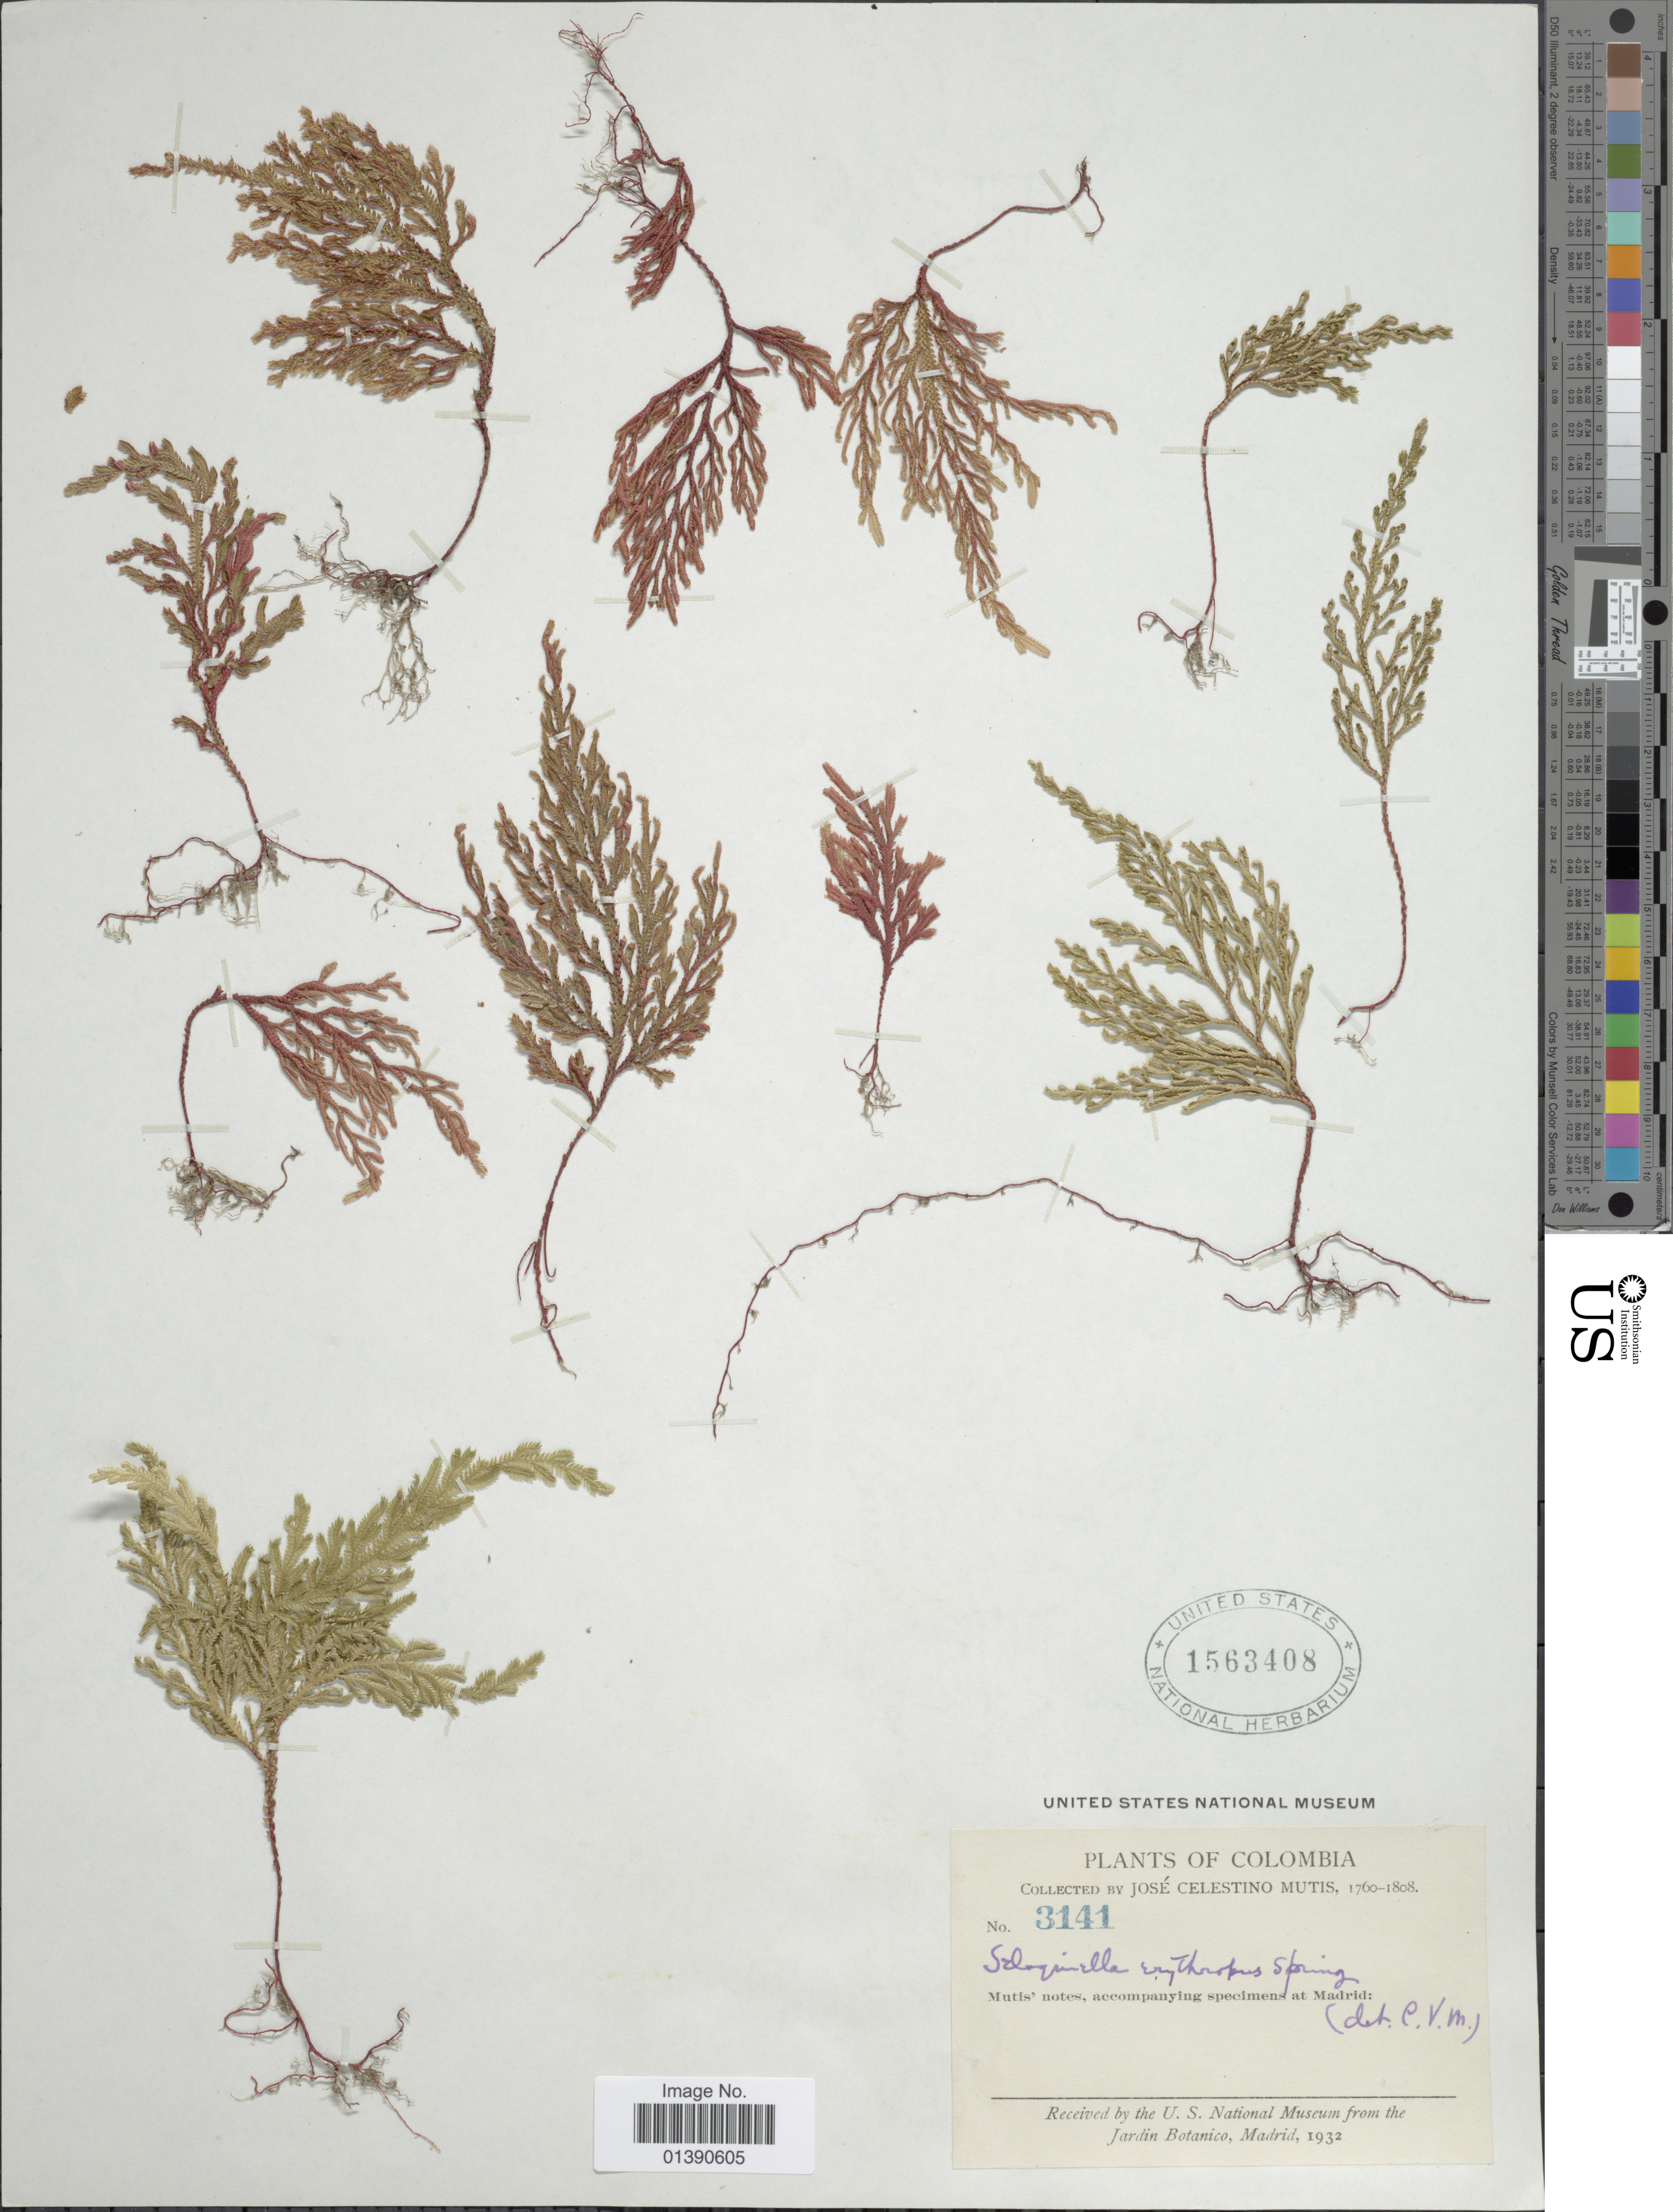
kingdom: Plantae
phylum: Tracheophyta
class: Lycopodiopsida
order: Selaginellales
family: Selaginellaceae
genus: Selaginella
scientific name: Selaginella erythropus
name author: (Mart.) Hieron.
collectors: J. C. B. Mutis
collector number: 3141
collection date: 1760/1808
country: Colombia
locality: Mutis'notes, accompanying specimens at madrid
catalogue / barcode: US 1563408